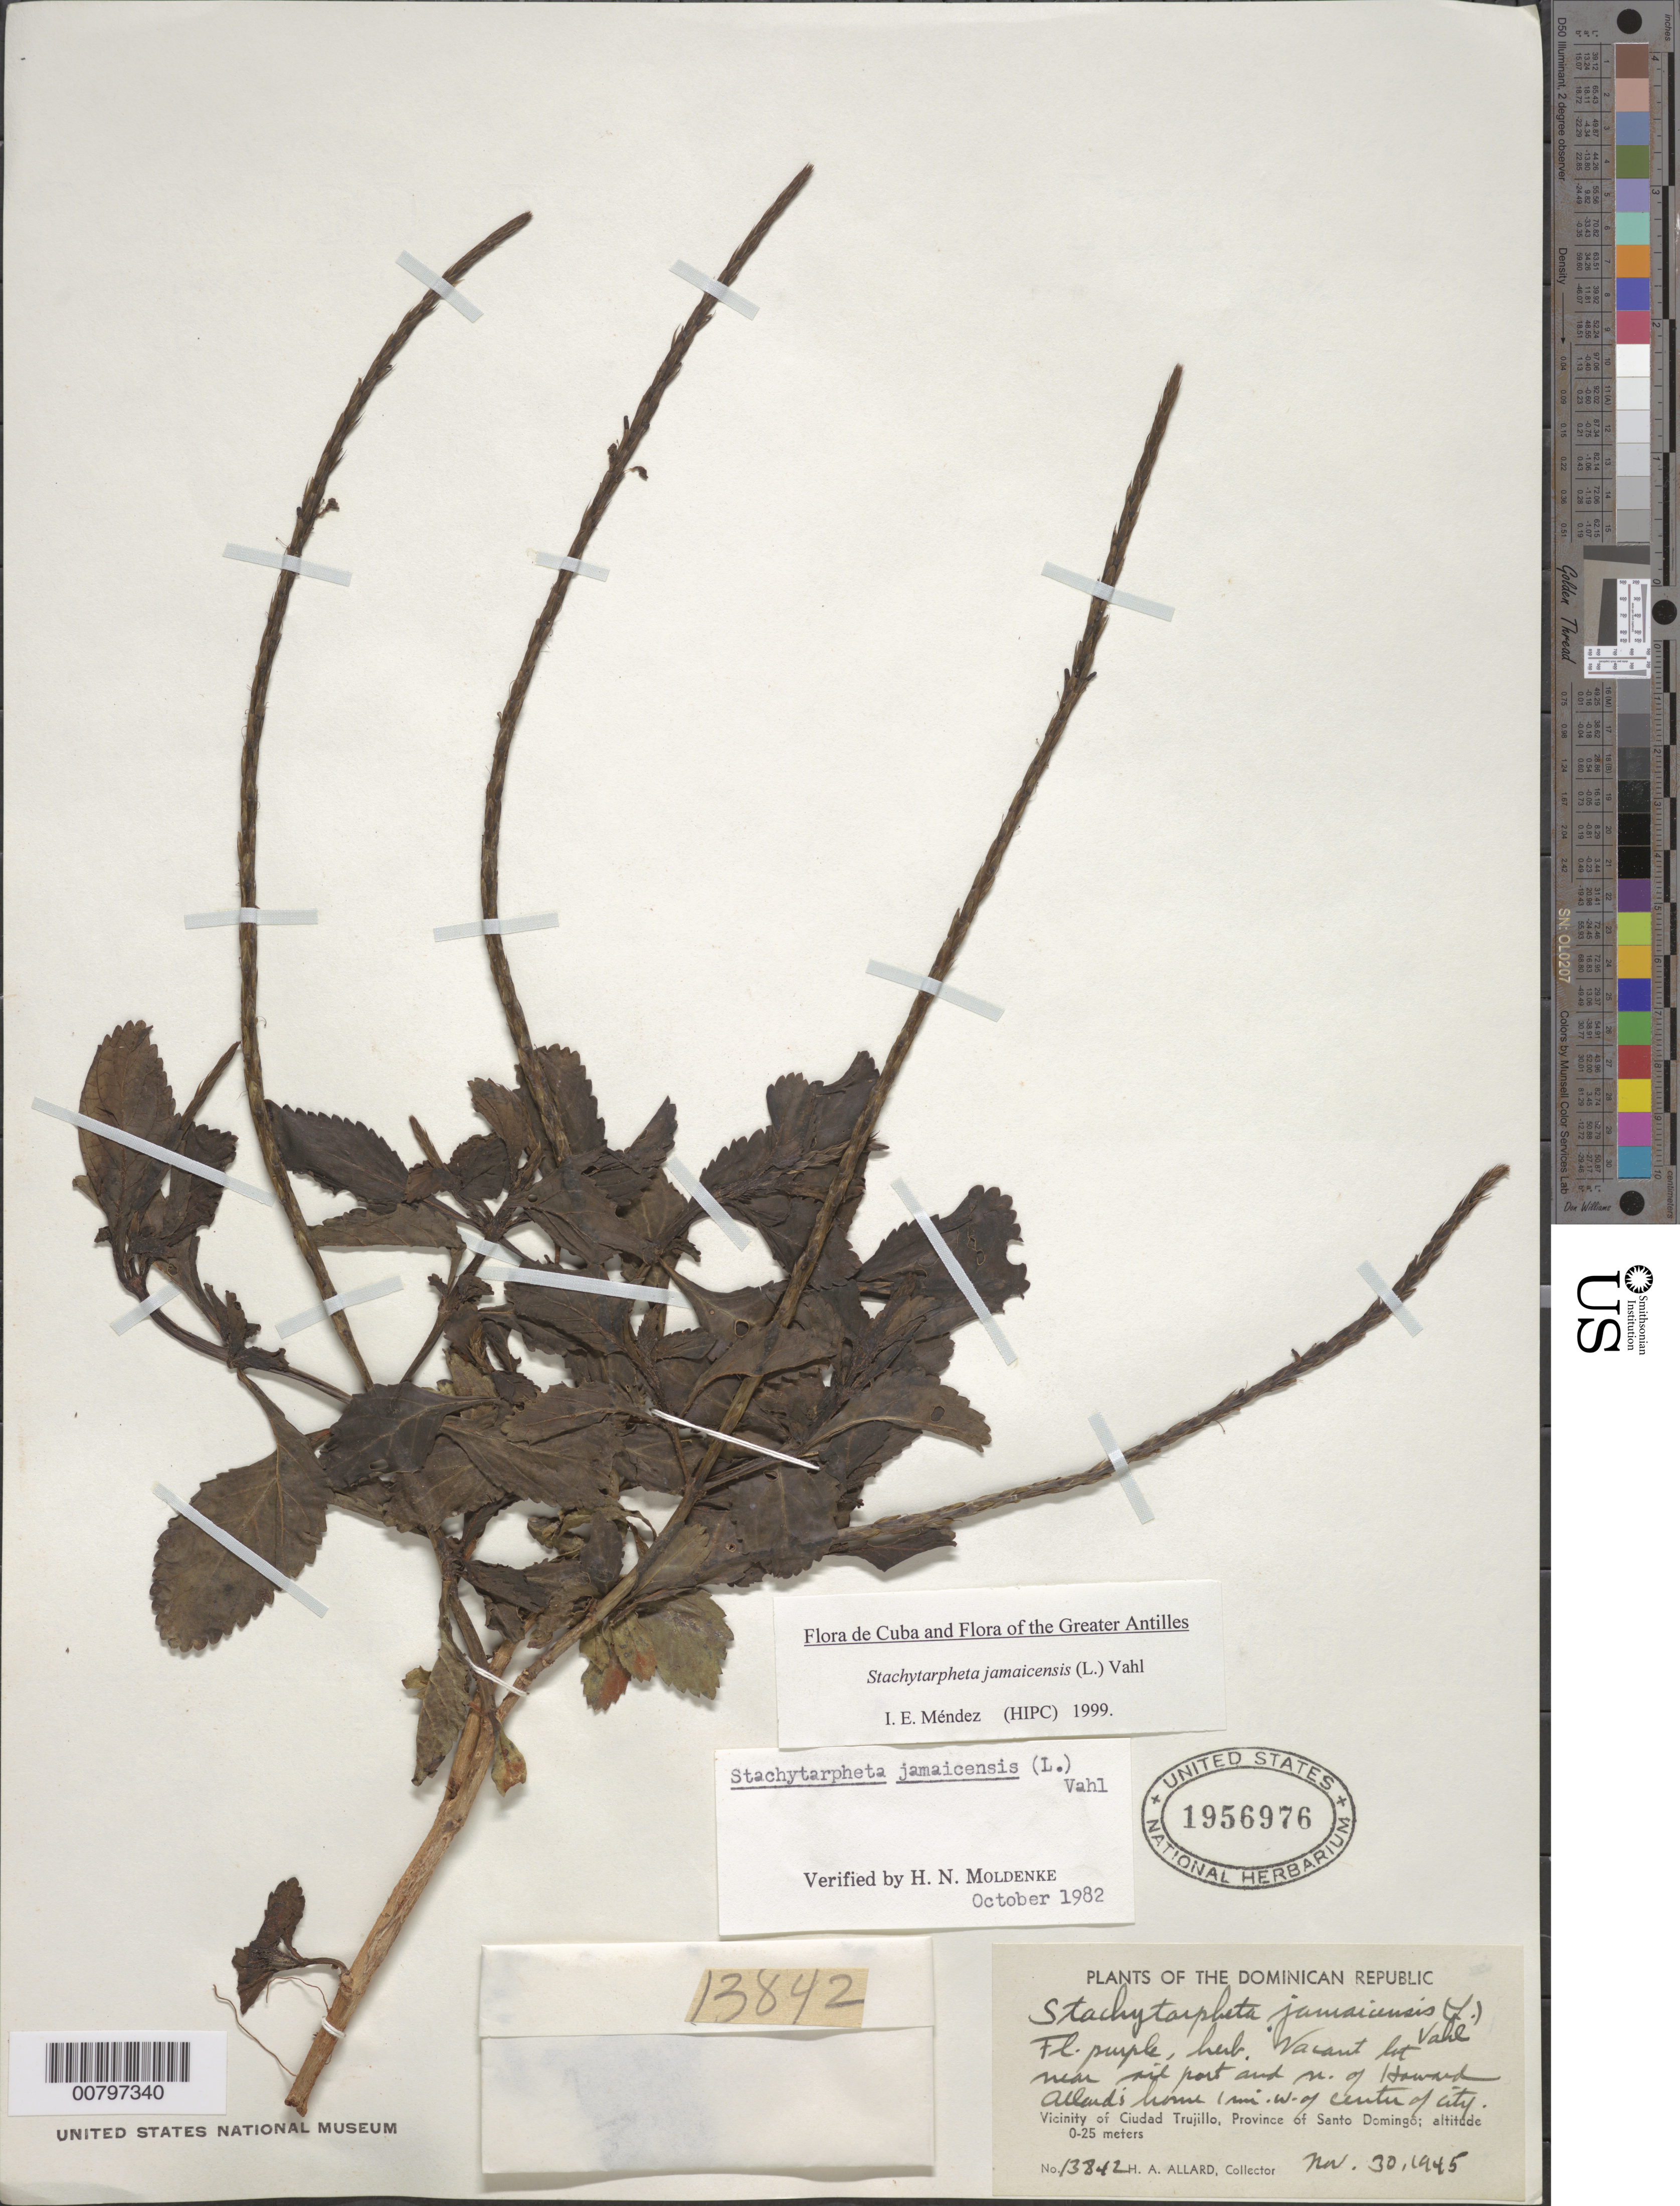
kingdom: Plantae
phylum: Tracheophyta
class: Magnoliopsida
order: Lamiales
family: Verbenaceae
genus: Stachytarpheta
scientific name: Stachytarpheta jamaicensis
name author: (L.) Vahl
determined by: Méndez, Isidro E., (HIPC)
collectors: H. A. Allard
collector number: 13842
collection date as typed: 30 Nov 1945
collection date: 1945-11-30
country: Dominican Republic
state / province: Distrito Nacional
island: Hispaniola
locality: Vicinity of Santo Domingo, vacant lot near airport and N of Howard Allard's home, 1m W of city center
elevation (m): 0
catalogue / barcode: US 1956976